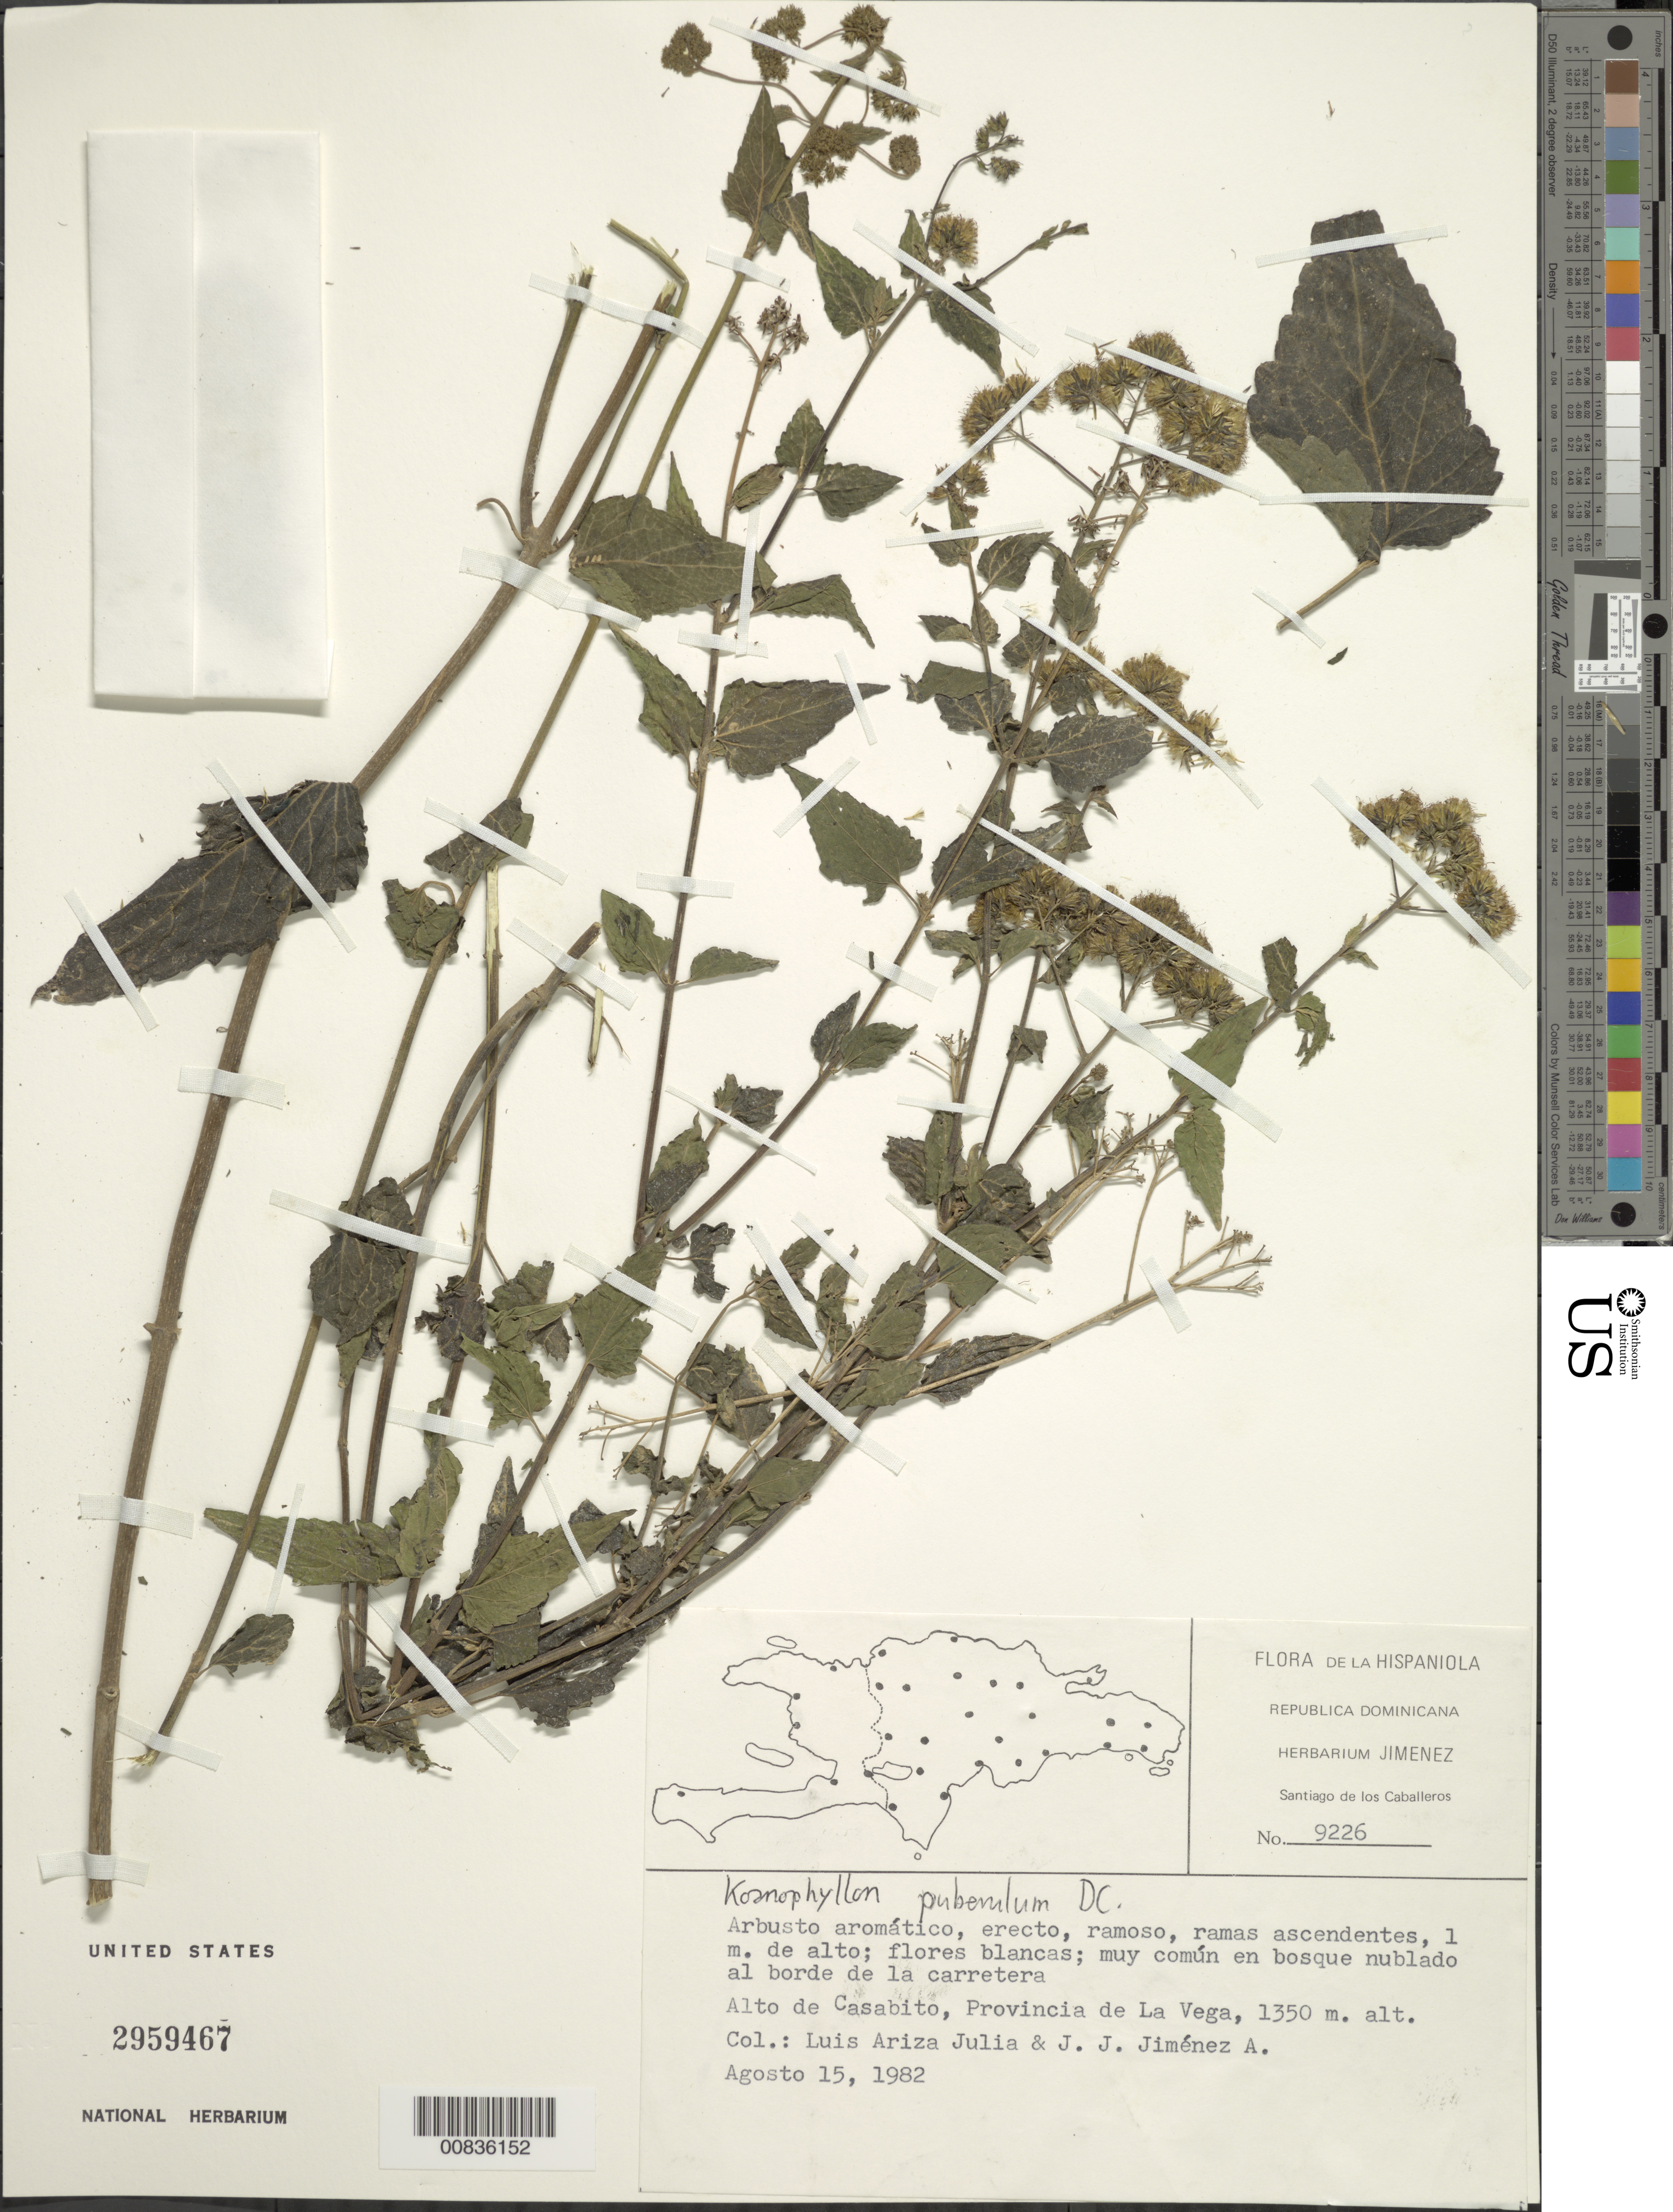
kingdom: Plantae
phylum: Tracheophyta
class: Magnoliopsida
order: Asterales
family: Asteraceae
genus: Koanophyllon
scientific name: Koanophyllon puberulum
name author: (DC.) R.M. King & H. Rob.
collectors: J. J. Jiménez Almonte & L. Ariza-Julia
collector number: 9226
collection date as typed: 15 Aug 1982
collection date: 1982-08-15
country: Dominican Republic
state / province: La Vega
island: Hispaniola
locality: Alto de Casabito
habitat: En bosque nublado al borde de la carretera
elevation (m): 1350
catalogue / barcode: US 2959467